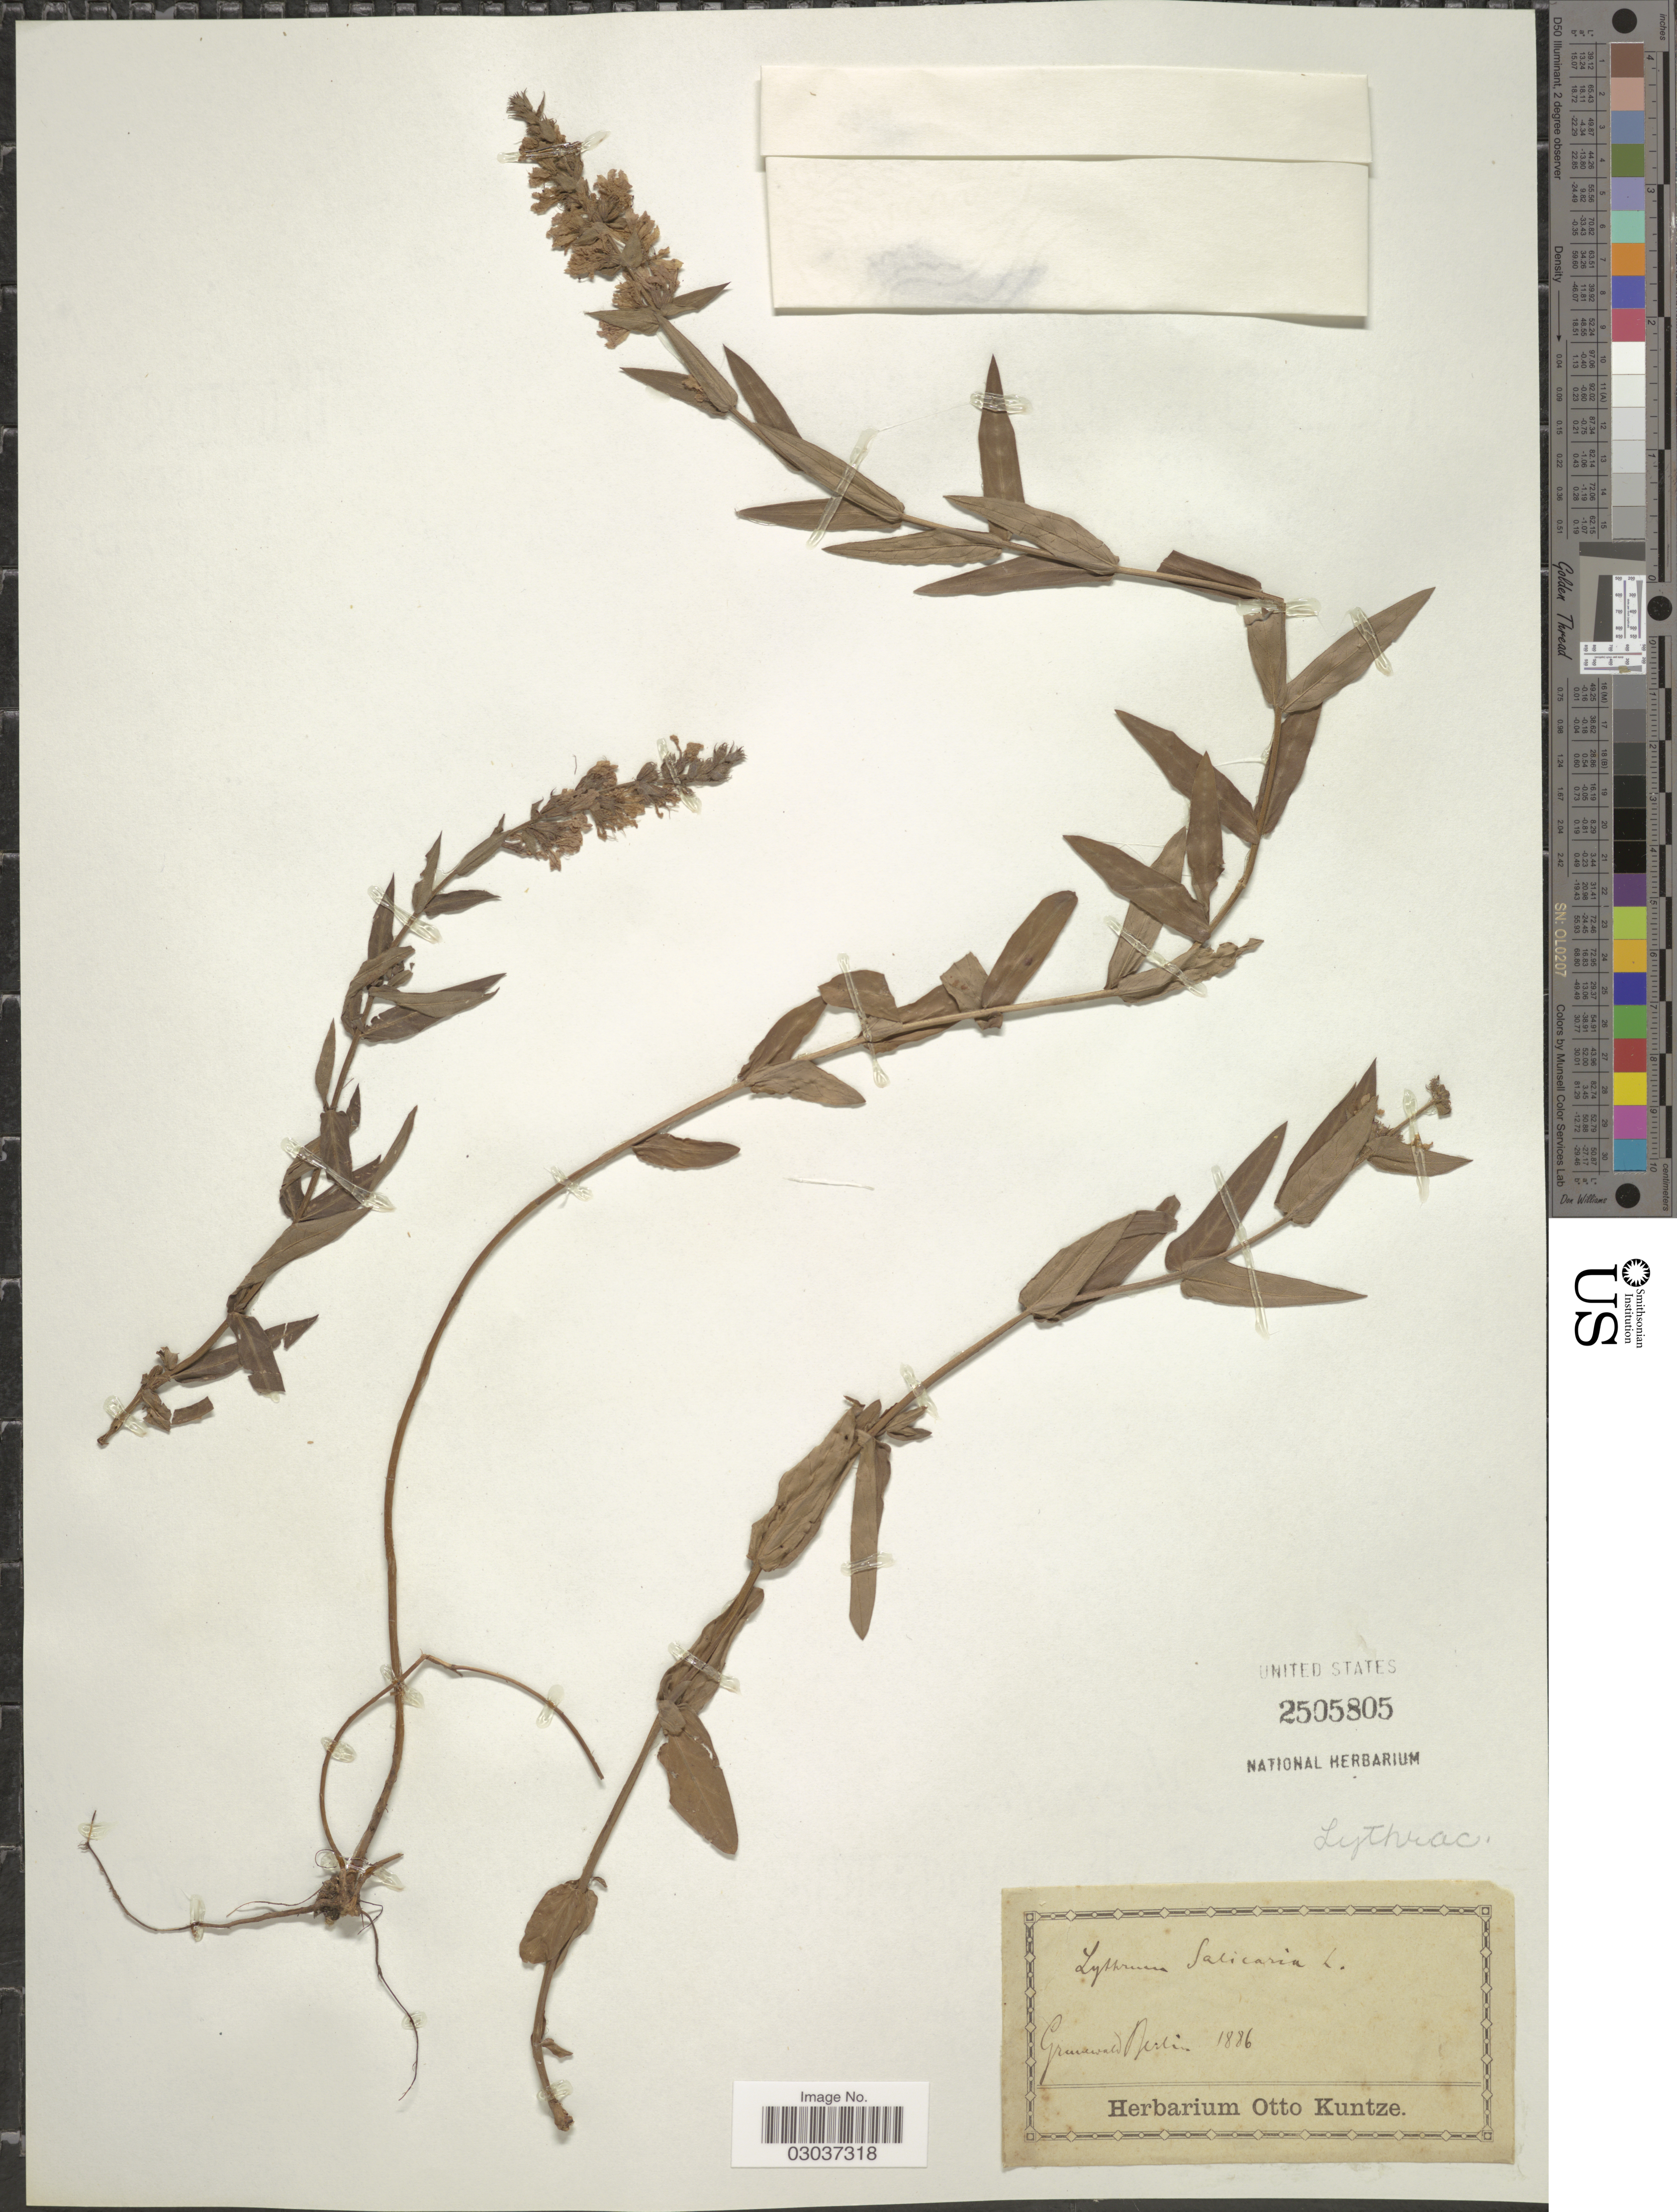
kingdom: Plantae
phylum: Tracheophyta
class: Magnoliopsida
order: Myrtales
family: Lythraceae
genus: Lythrum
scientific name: Lythrum salicaria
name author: L.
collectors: ex herb. Otto Kuntze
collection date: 1886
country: Germany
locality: Grunewald [interpreted] Berlin.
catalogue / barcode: US 2505805